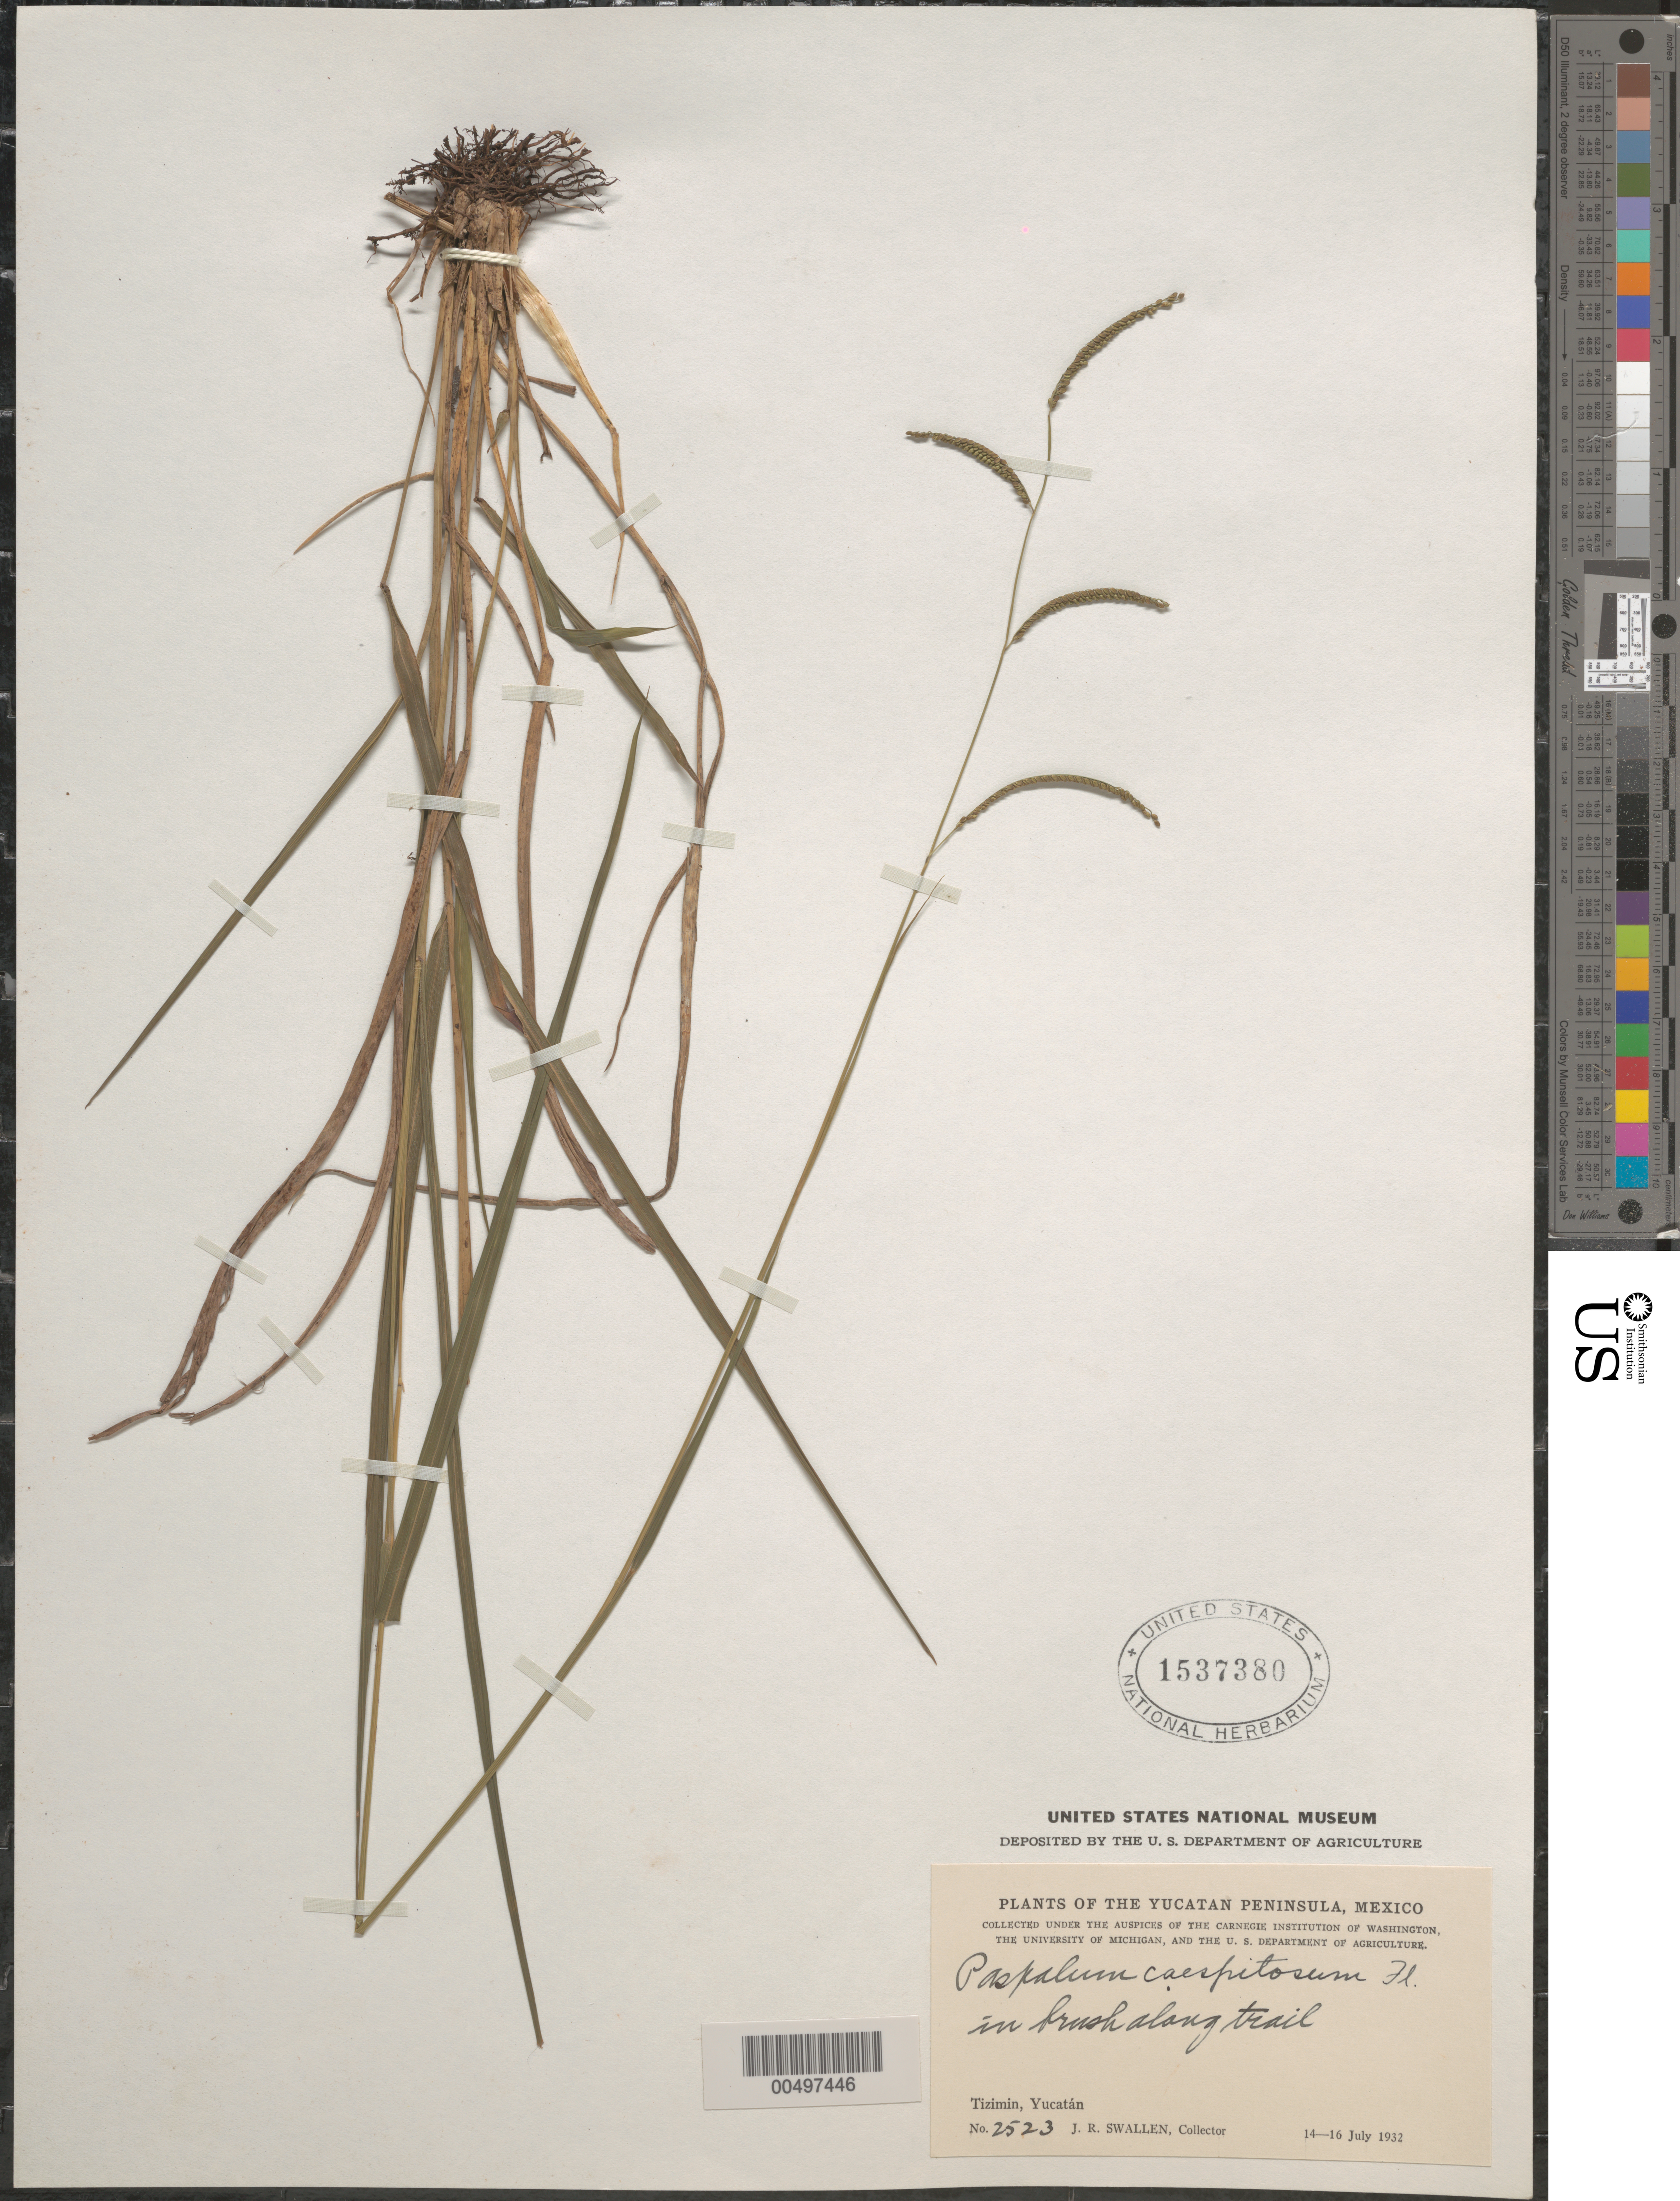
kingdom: Plantae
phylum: Tracheophyta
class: Liliopsida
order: Poales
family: Poaceae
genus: Paspalum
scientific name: Paspalum caespitosum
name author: Flüggé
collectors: J. R. Swallen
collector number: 2523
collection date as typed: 14 Jul 1932 to 16 Jul 1932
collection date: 1932-07-14/1932-07-16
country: Mexico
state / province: Yucatan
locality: Yucatan Peninsula, Tizimin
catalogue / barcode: US 1537380